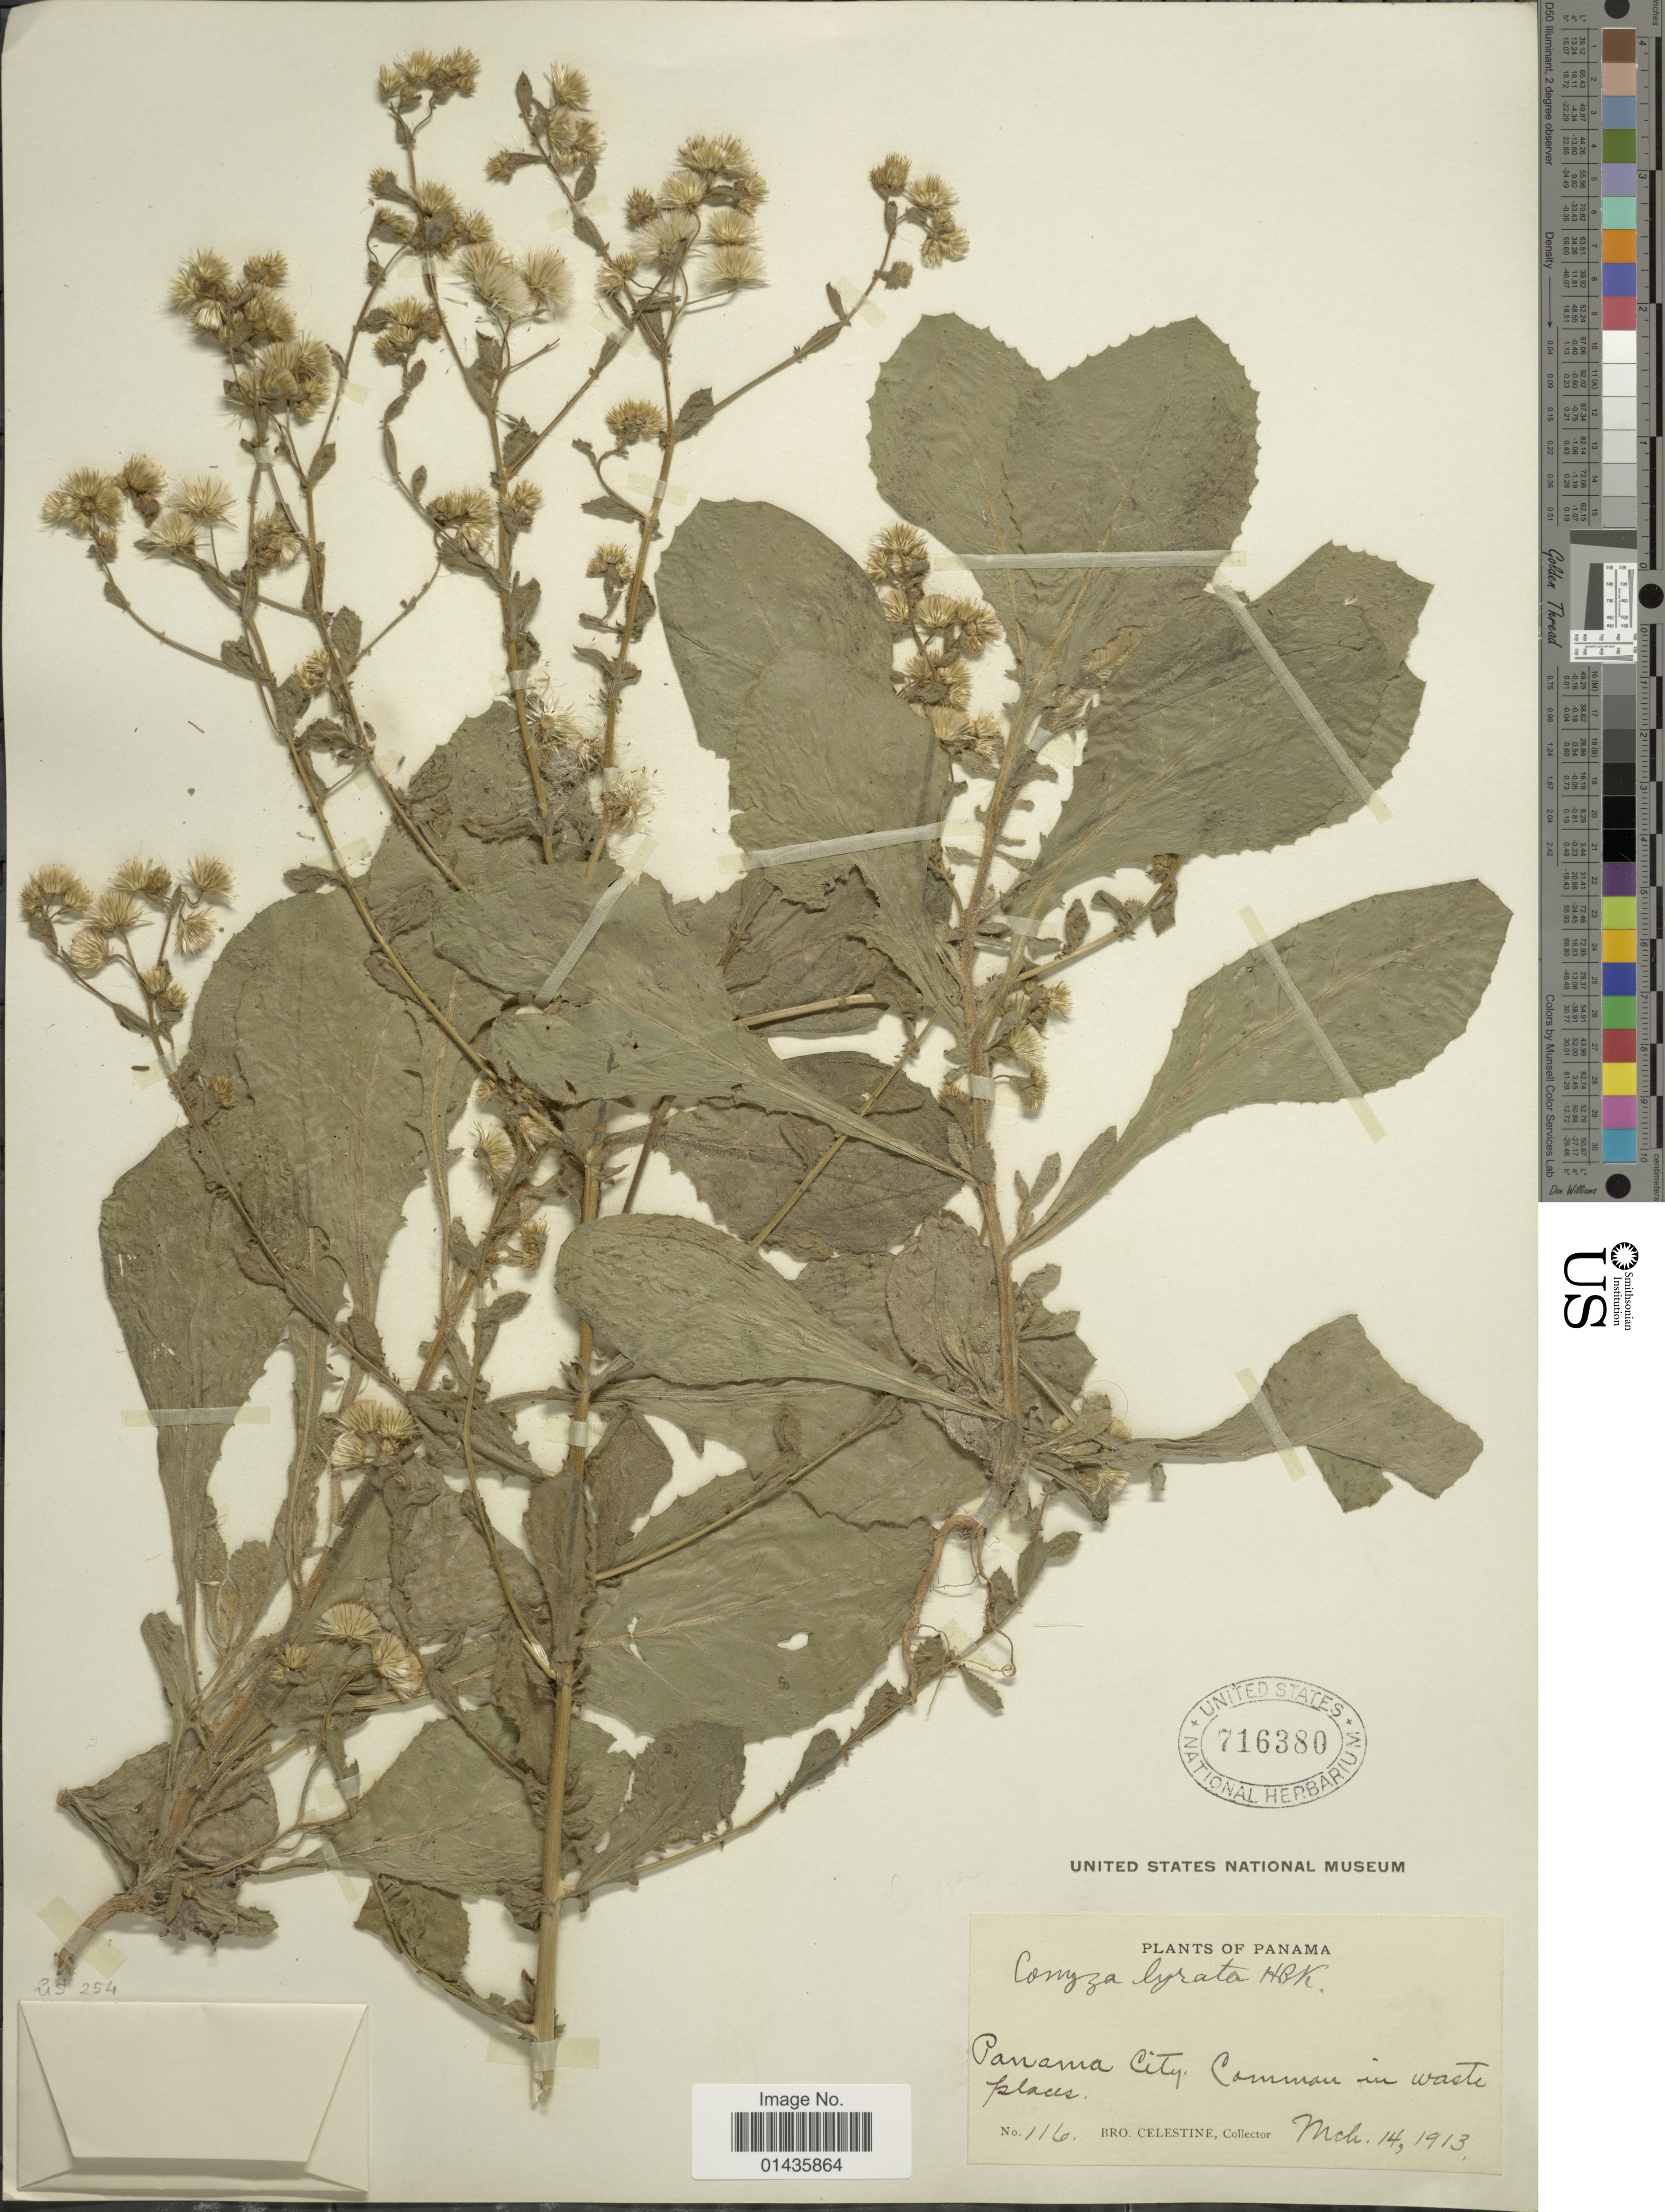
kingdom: Plantae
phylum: Tracheophyta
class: Magnoliopsida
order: Asterales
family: Asteraceae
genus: Pseudoconyza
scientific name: Pseudoconyza lyrata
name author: (Kunth) Cuatrec.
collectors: B. Celestine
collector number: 116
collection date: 1913-03-14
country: Panama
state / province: Panamá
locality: Panama City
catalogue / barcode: US 716380